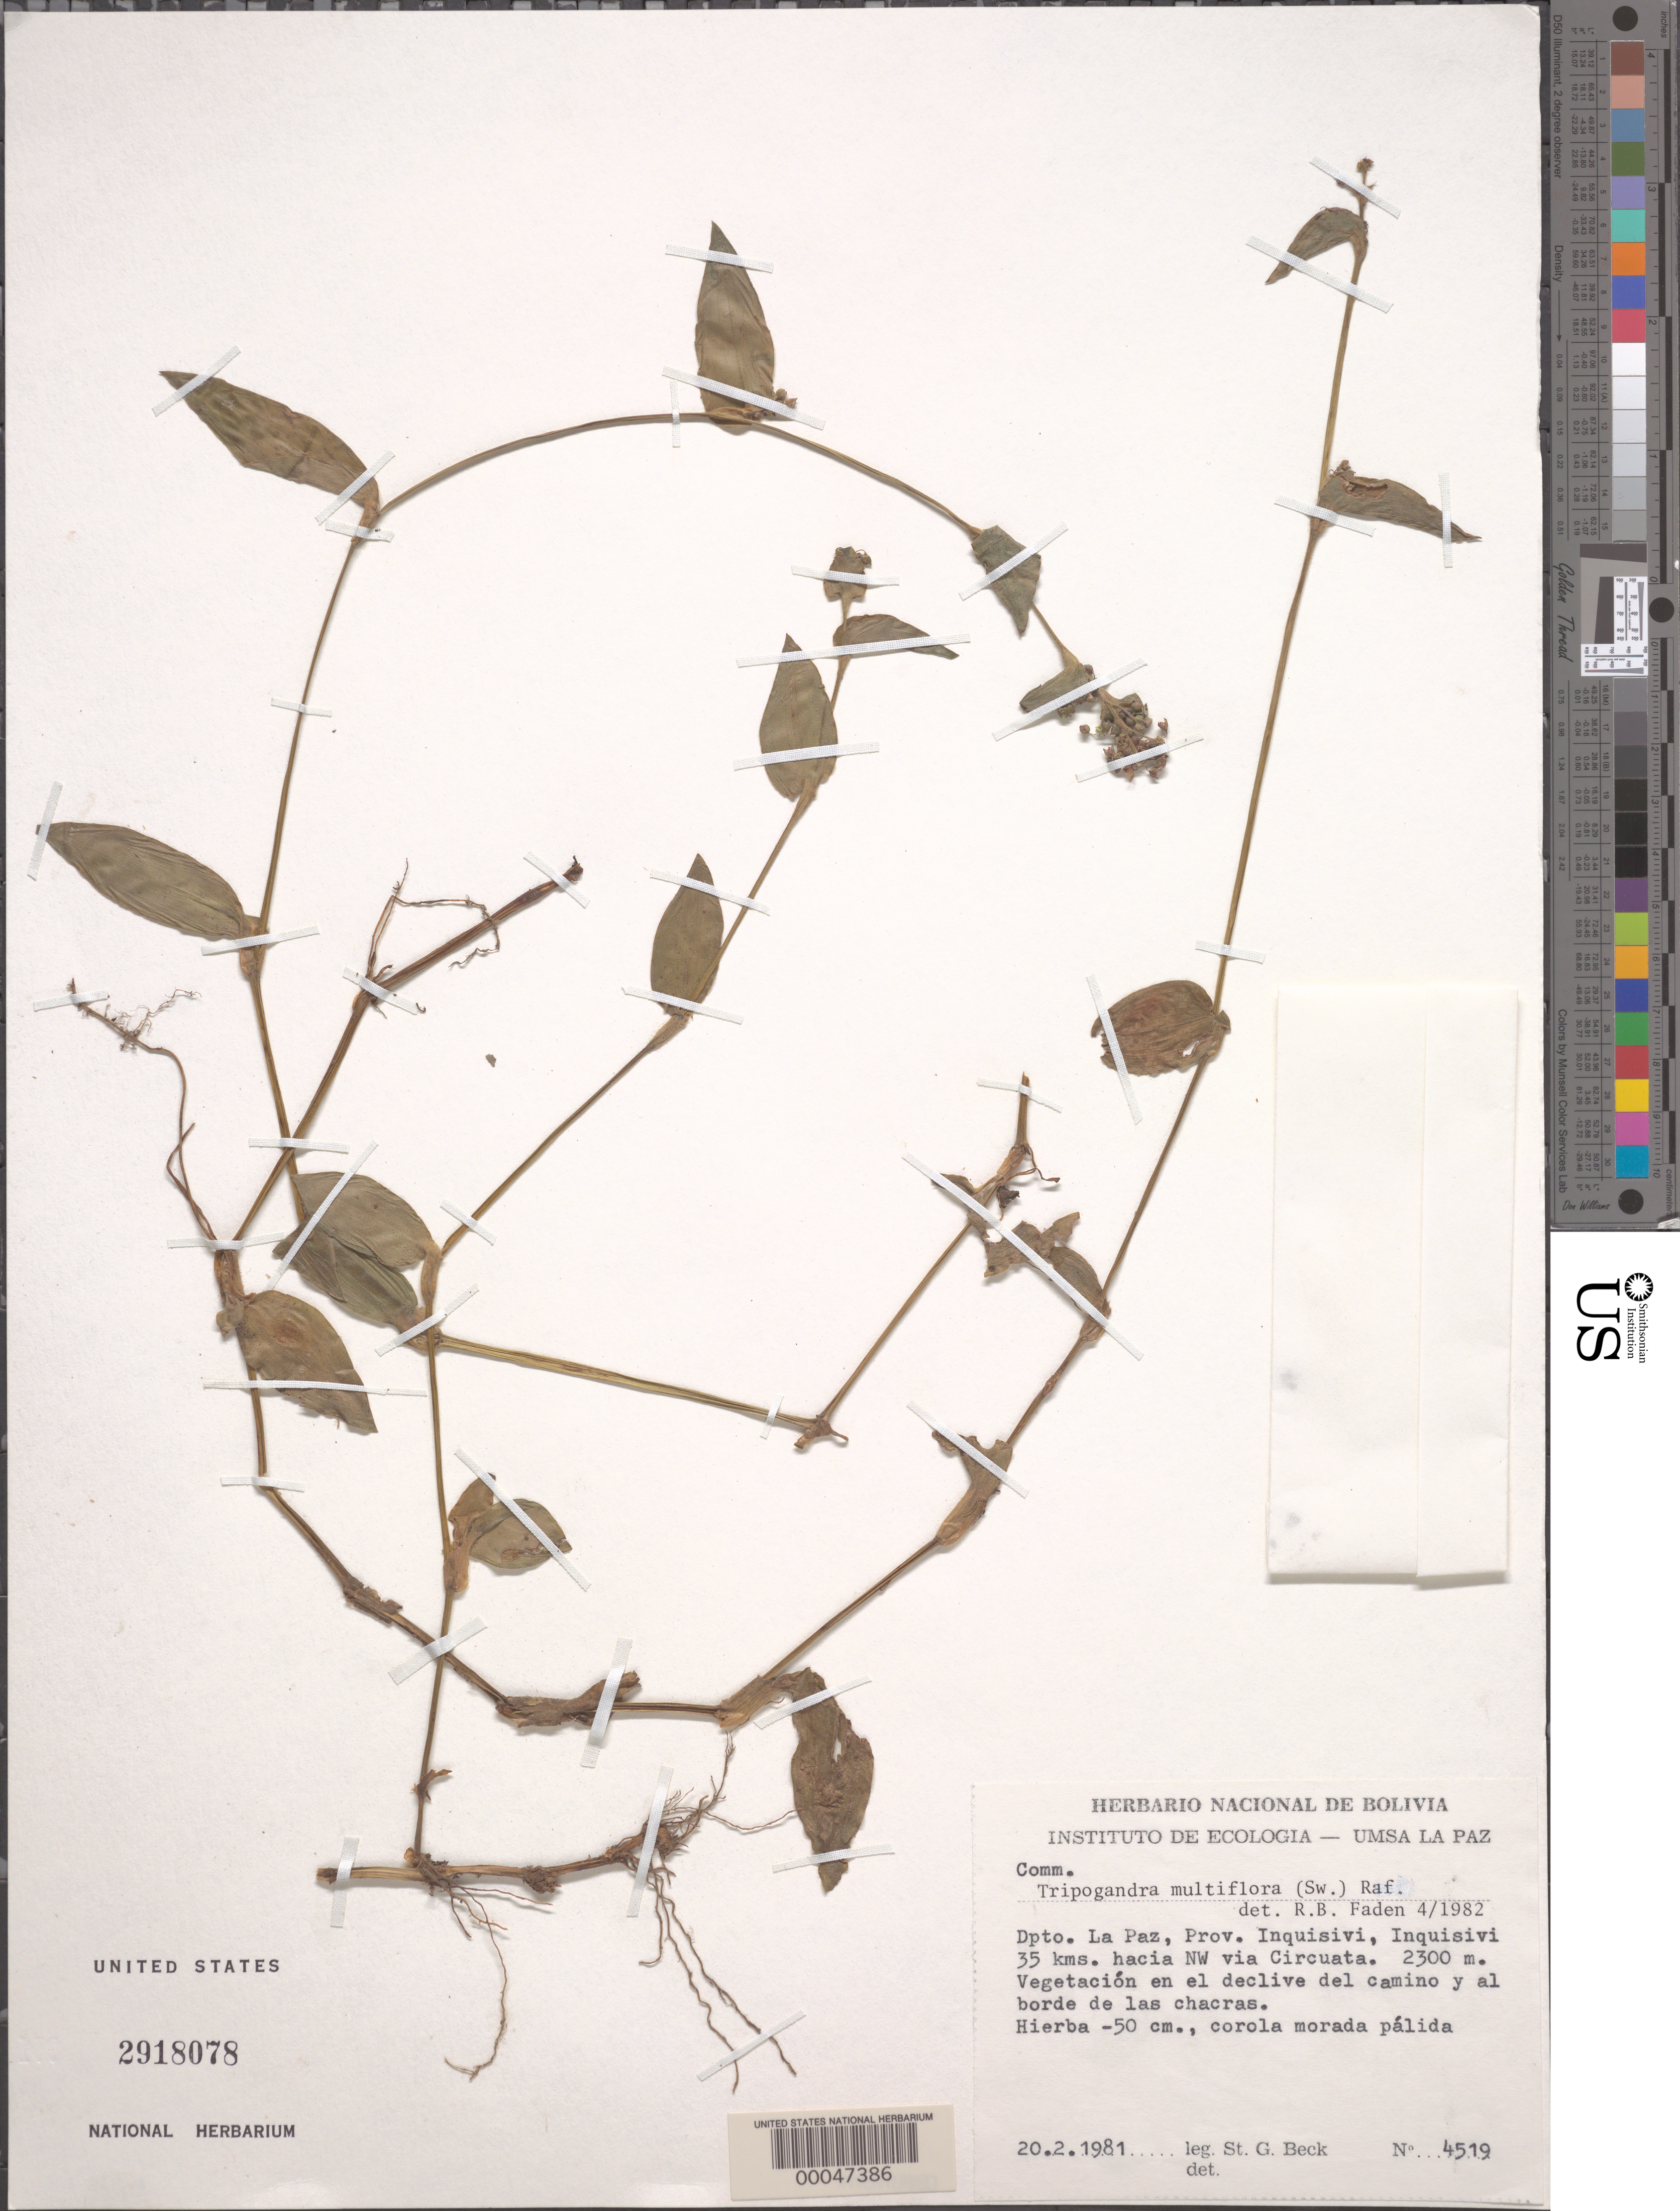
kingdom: Plantae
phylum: Tracheophyta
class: Liliopsida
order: Commelinales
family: Commelinaceae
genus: Tripogandra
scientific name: Tripogandra multiflora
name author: (Sw.) Raf.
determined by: Faden, Robert B., (US), Smithsonian Institution - National Museum of Natural History (UNITED STATES)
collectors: S. G. Beck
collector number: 4519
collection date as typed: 20 Feb 1981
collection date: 1981-02-20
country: Bolivia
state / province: La Paz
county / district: Inquisivi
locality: Inquisivi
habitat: Roadside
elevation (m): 2300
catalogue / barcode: US 2918078